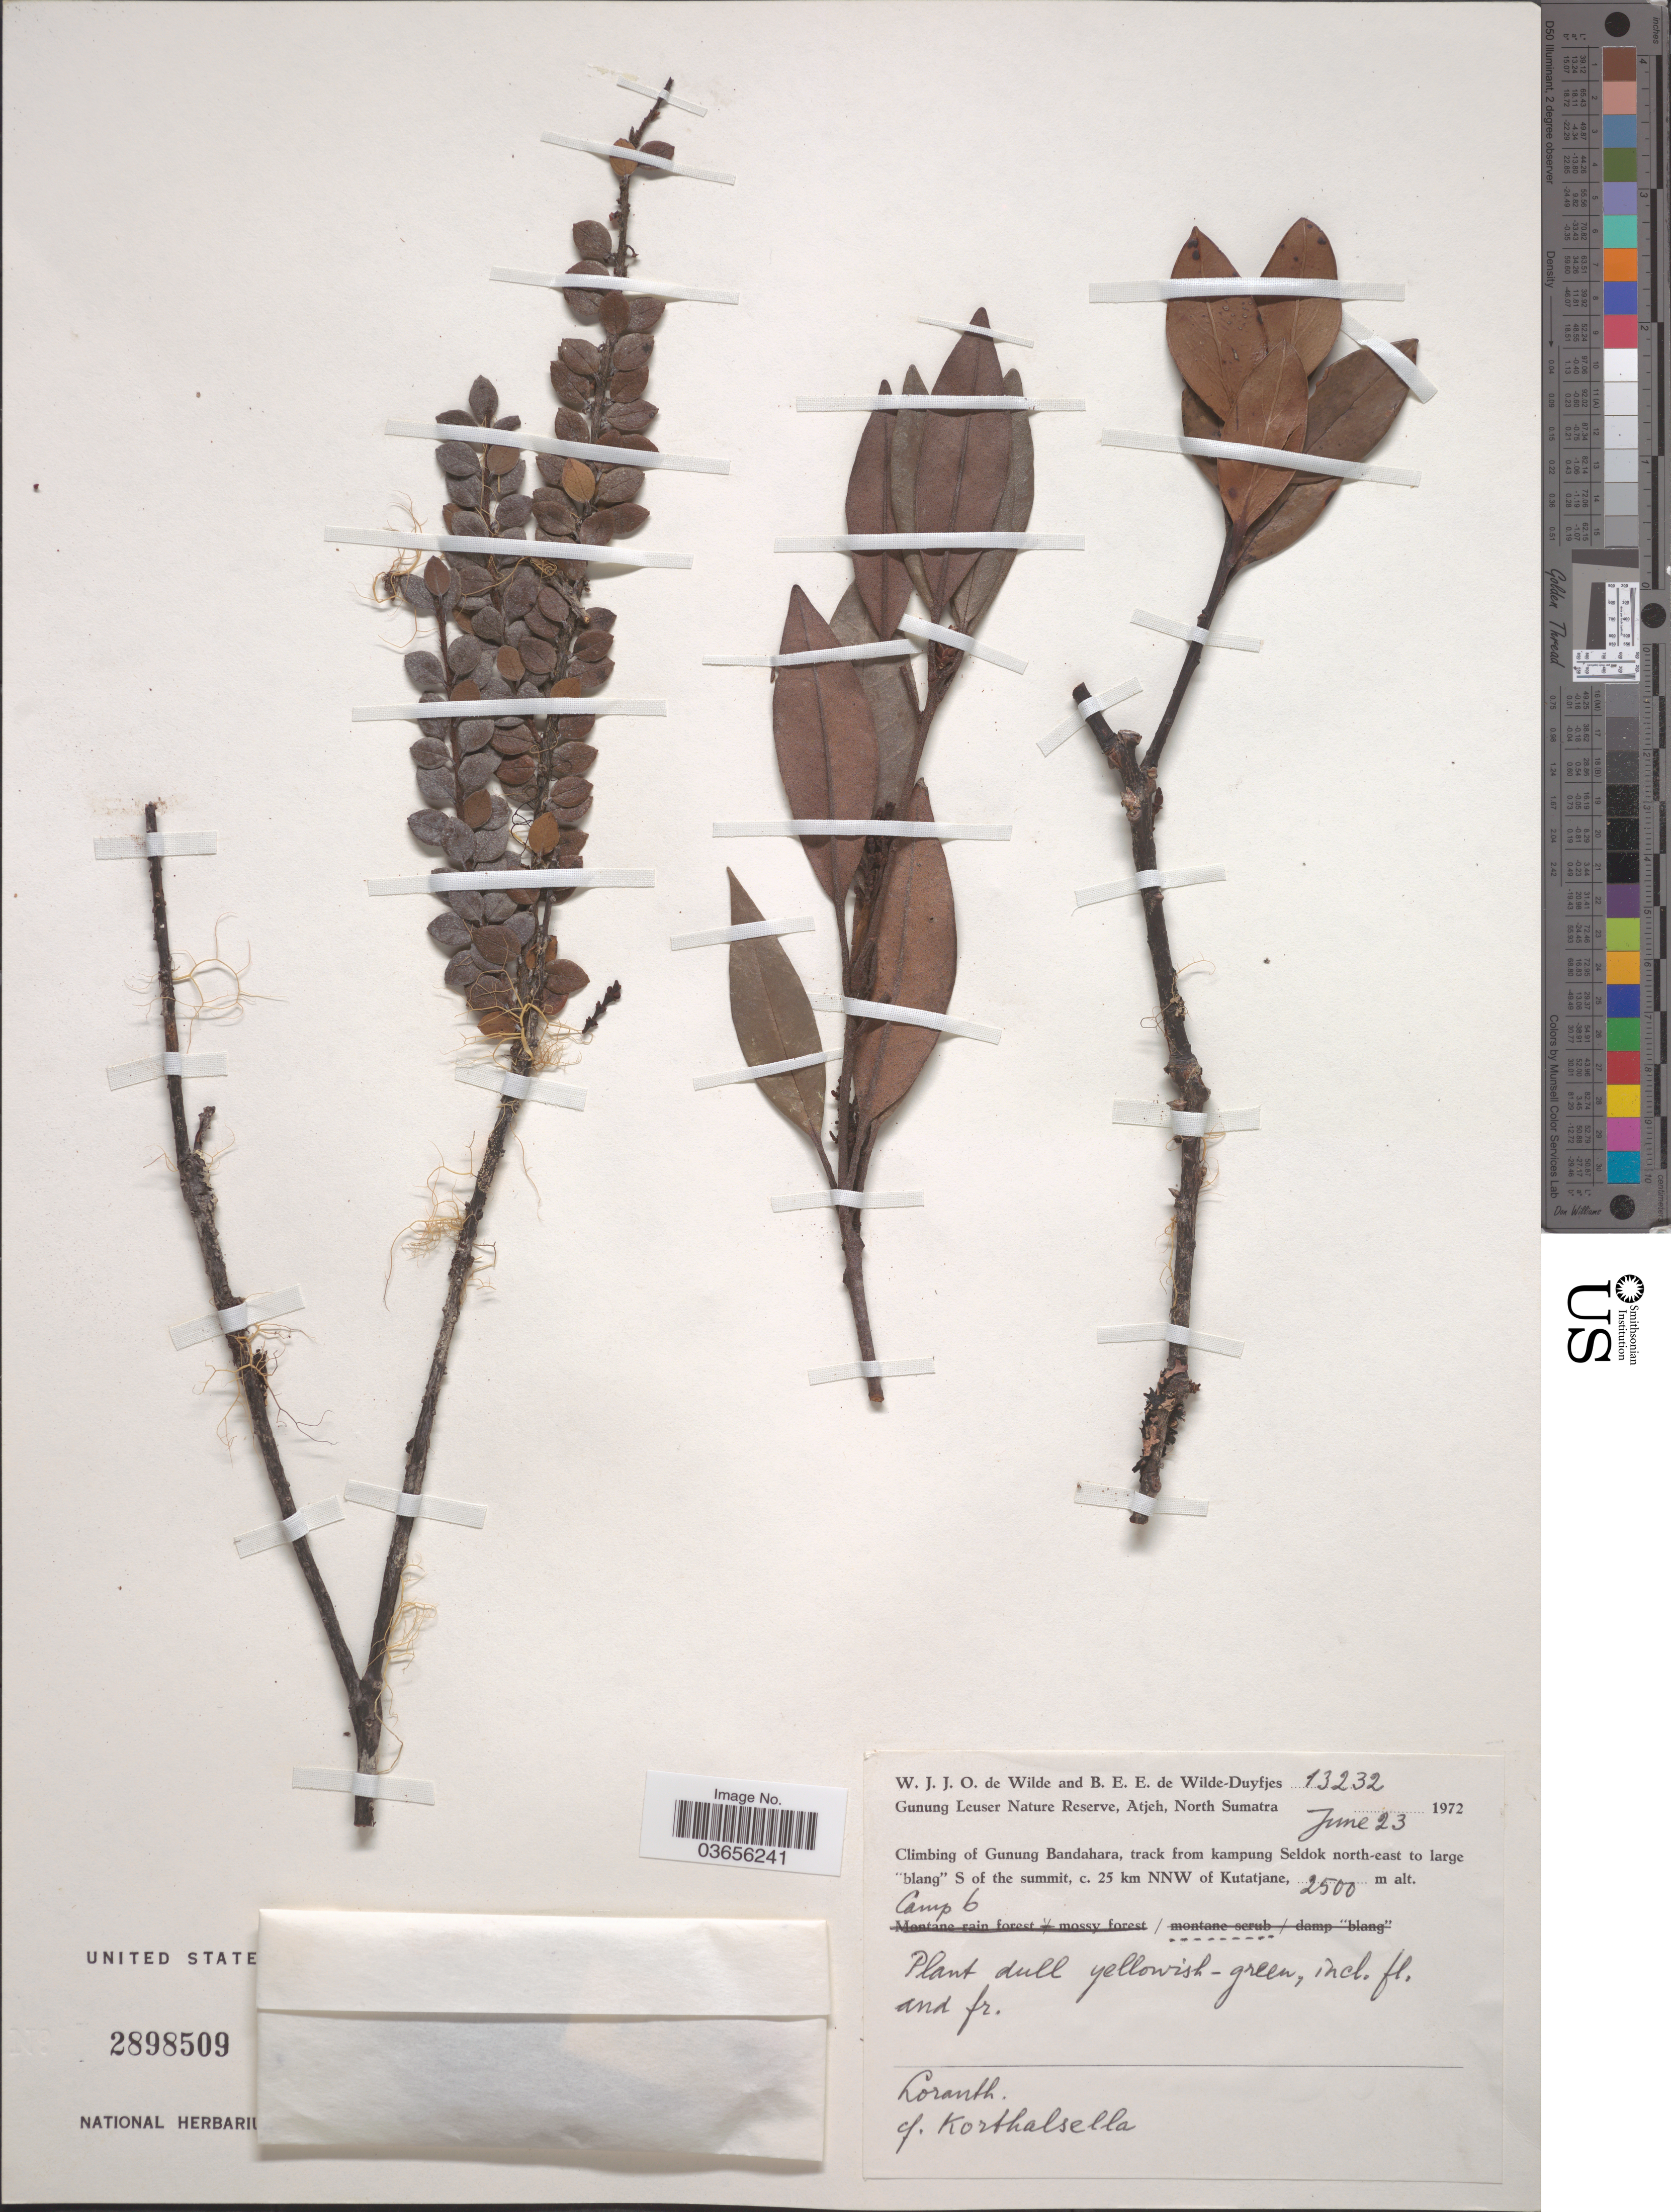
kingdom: Plantae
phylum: Tracheophyta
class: Magnoliopsida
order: Santalales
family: Viscaceae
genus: Korthalsella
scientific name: Korthalsella sp.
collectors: W. J. de Wilde & B. E. de Wilde-Duyfjes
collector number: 13232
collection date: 1972-06-23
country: Indonesia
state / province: Sumatra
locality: Gunung Leuser Nature Reserve, Atjeh, North Sumatra. Climbing of Gunung Bandahara, track from kampung Seldok north-east to large "blang" S of the summit, c. 25 km NNW of Kutatjane. Camp 6.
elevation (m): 2500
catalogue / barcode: US 2898509